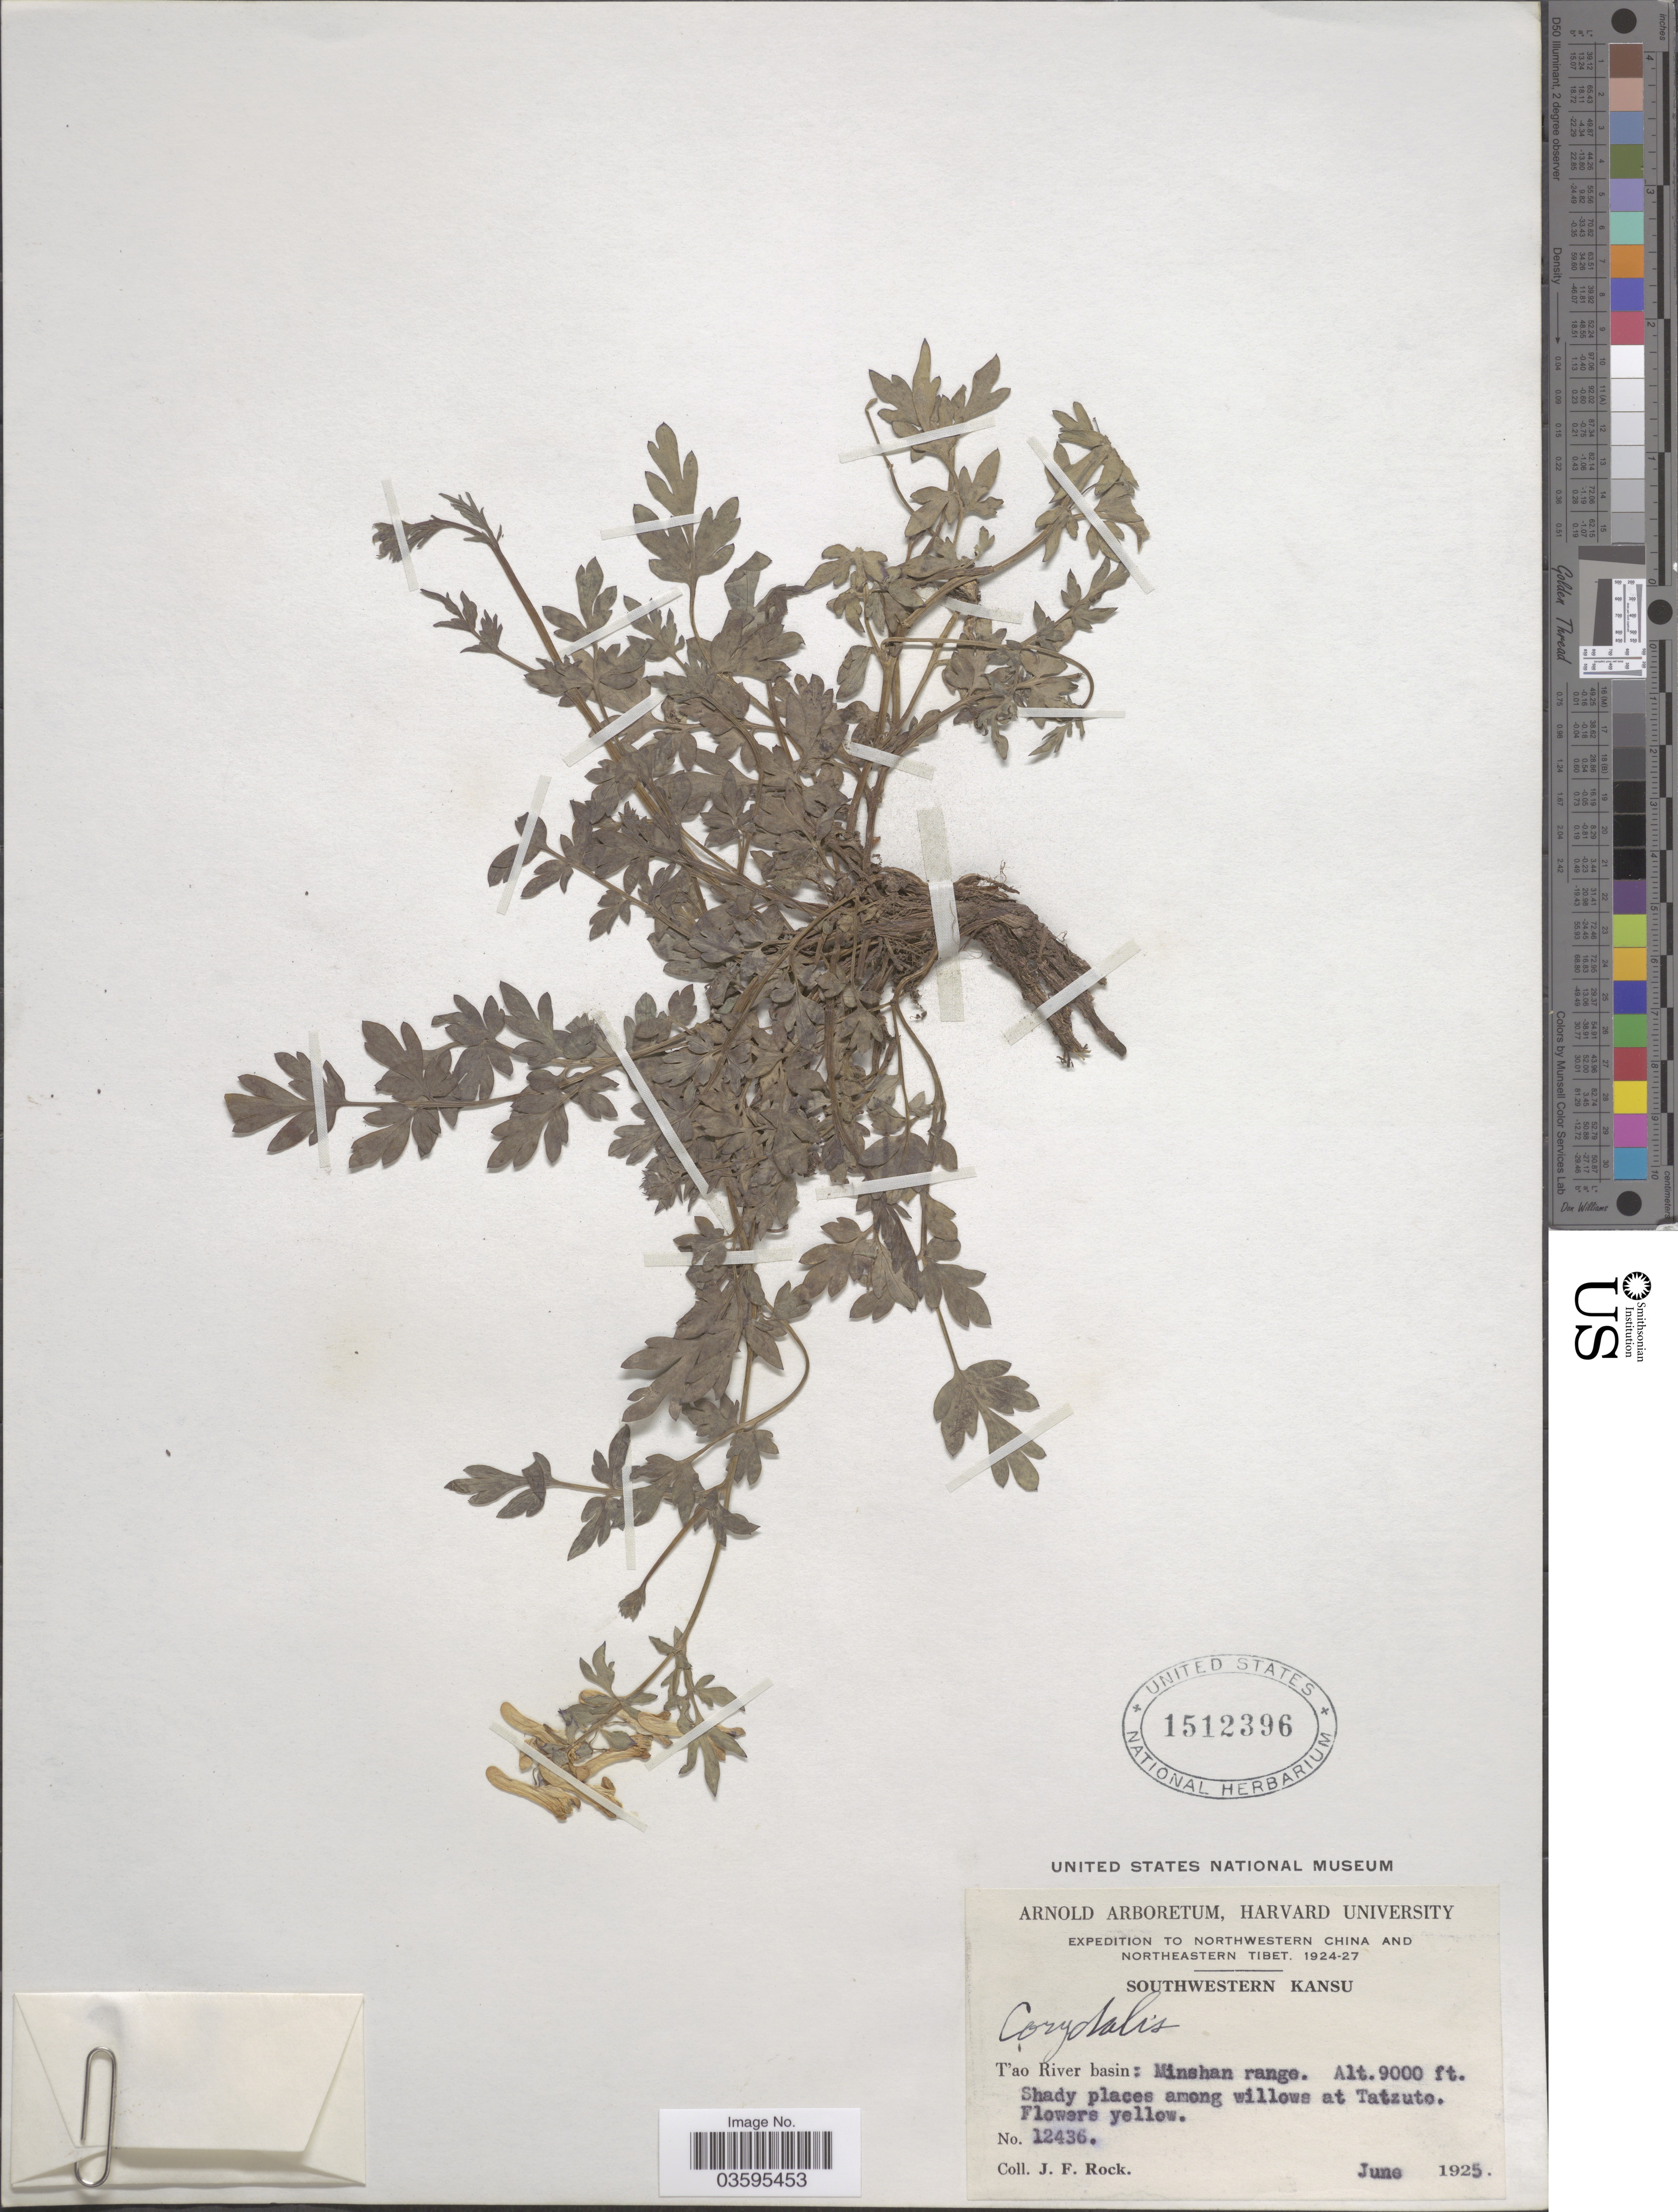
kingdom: Plantae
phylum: Tracheophyta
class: Magnoliopsida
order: Ranunculales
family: Papaveraceae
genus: Corydalis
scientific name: Corydalis sp.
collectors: J. Rock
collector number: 12436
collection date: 1925-06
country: China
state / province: Gansu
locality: Northwestern China. Southwestern Kansu. T'ao River basin: Minshan range. Tatzuto.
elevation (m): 2743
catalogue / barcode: US 1512396